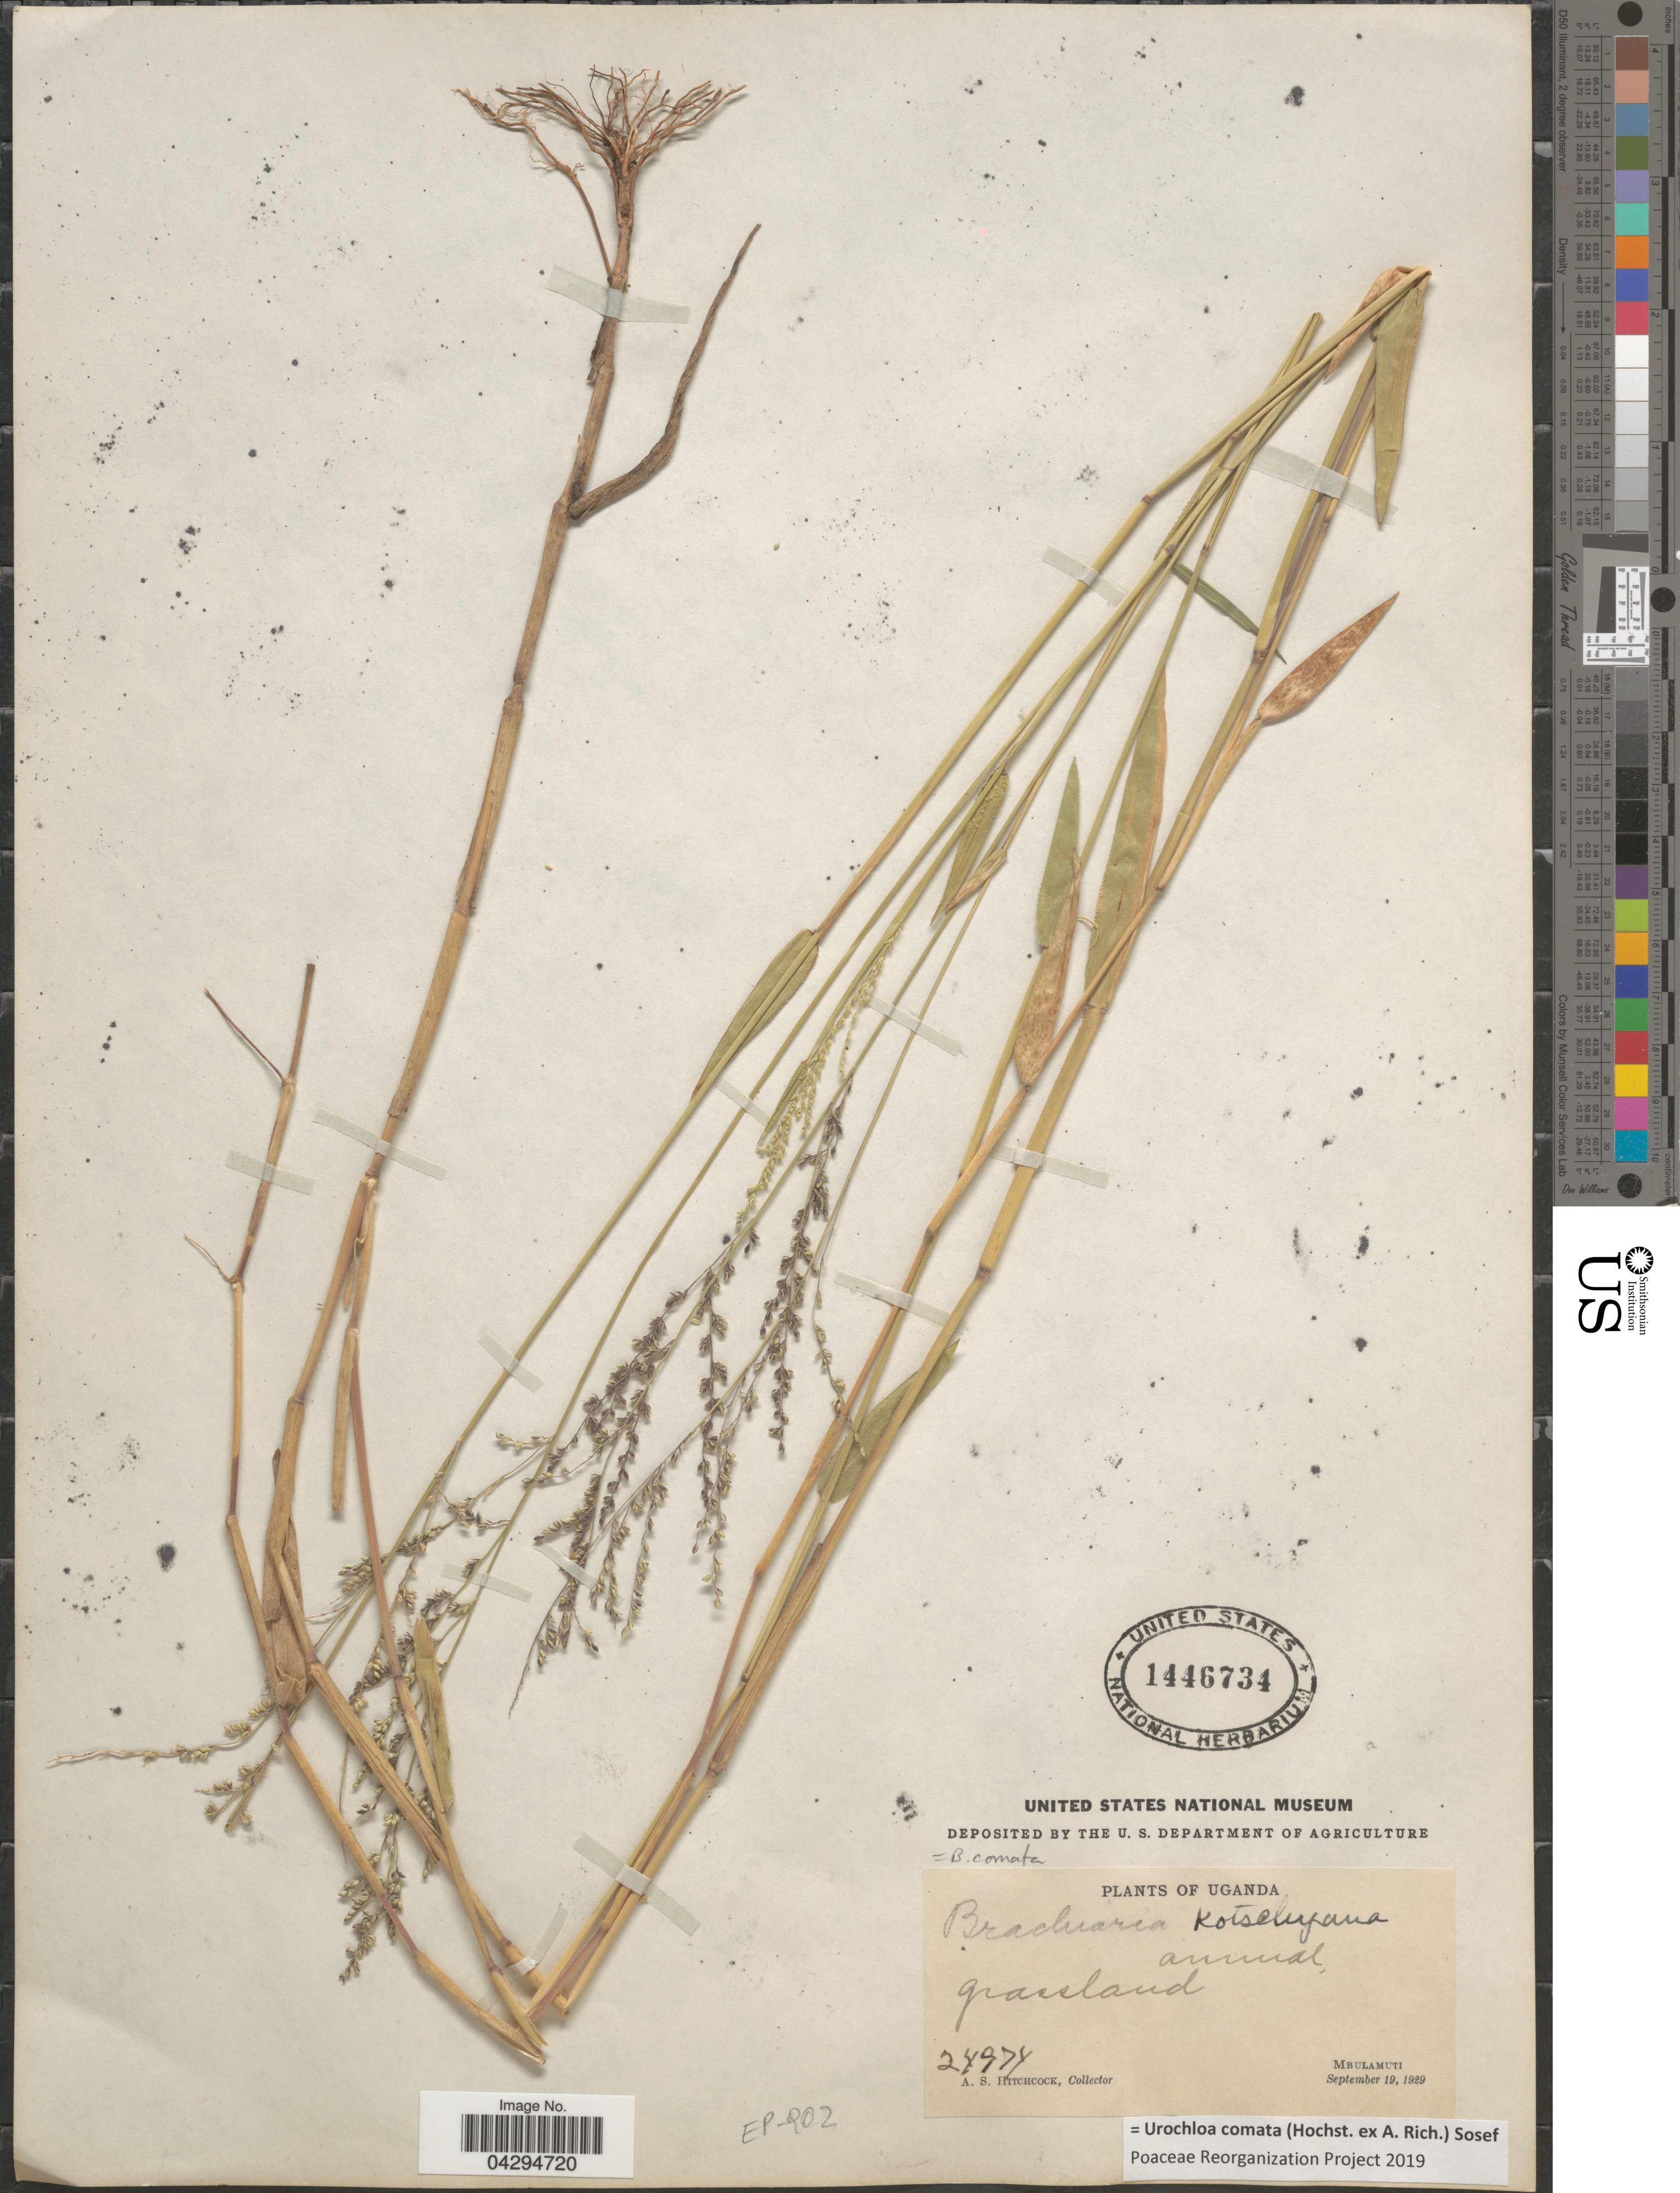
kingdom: Plantae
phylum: Tracheophyta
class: Liliopsida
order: Poales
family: Poaceae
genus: Urochloa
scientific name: Urochloa comata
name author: (Hochst. ex A. Rich.) Sosef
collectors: A. S. Hitchcock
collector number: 24974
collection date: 1929-09-19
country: Uganda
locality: Grassland. Mbulamuti.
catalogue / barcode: US 1446734